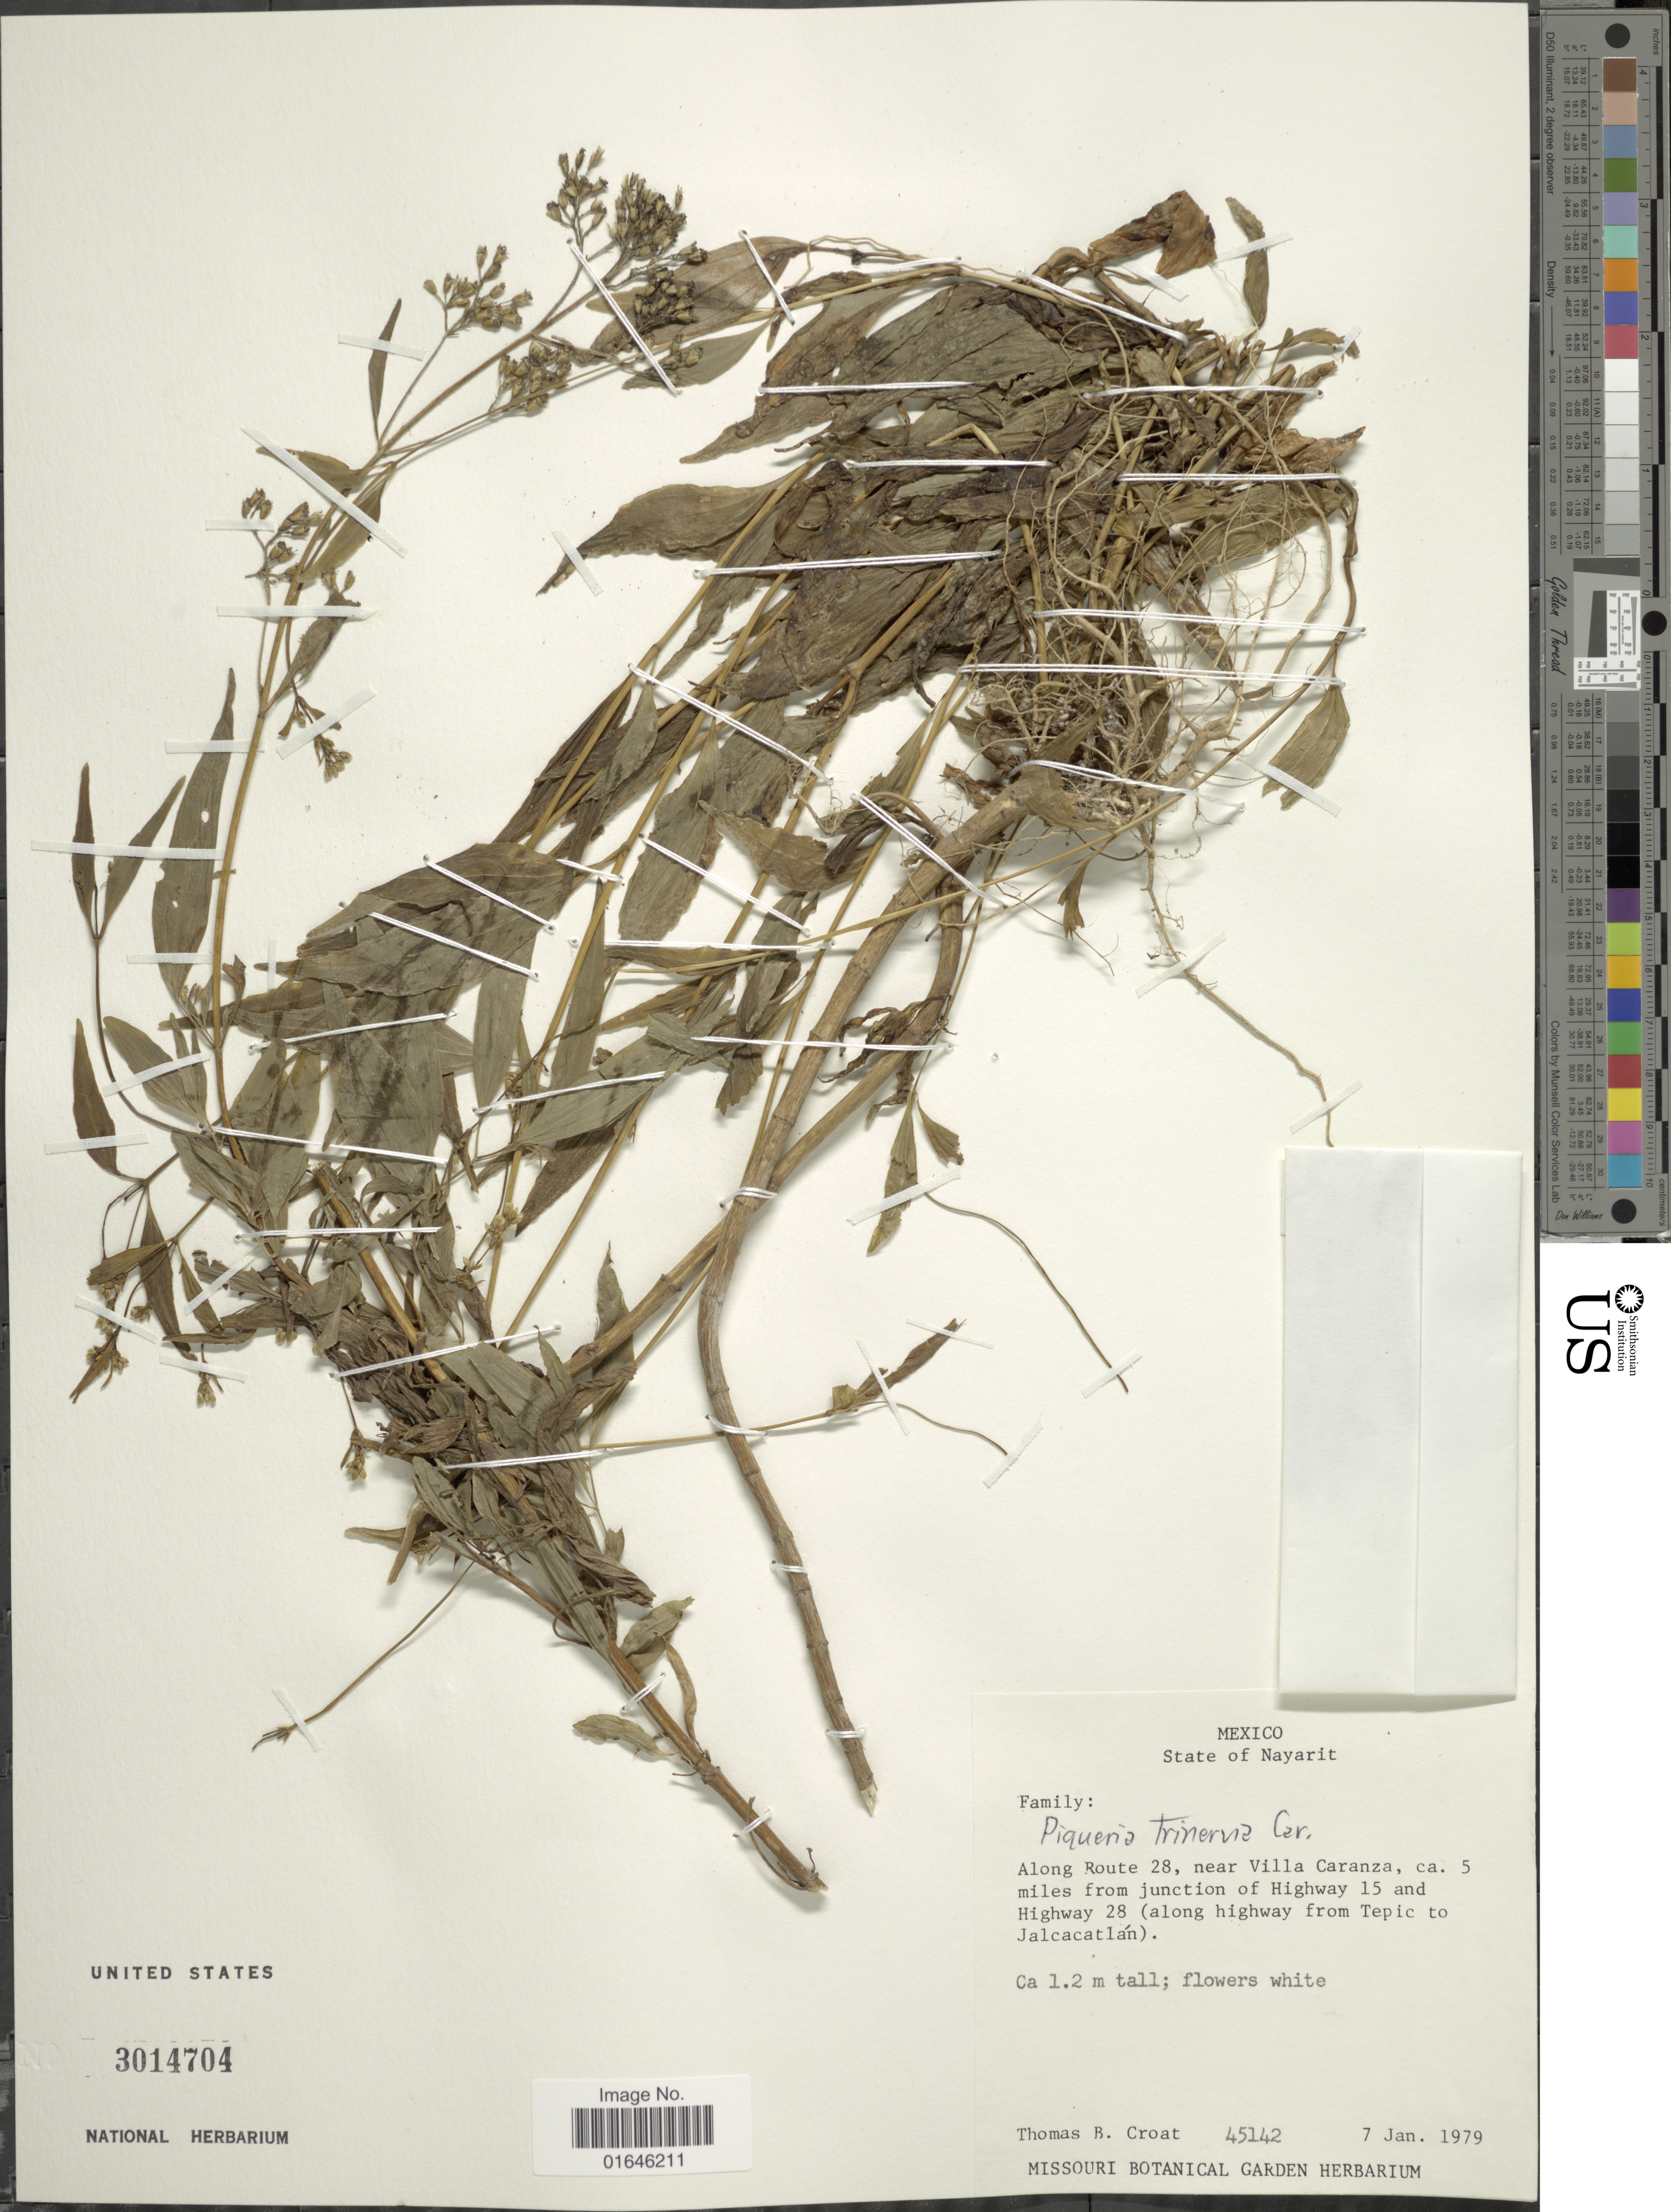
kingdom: Plantae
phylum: Tracheophyta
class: Magnoliopsida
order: Asterales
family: Asteraceae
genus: Piqueria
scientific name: Piqueria trinervia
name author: Cav.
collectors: T. B. Croat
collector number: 45142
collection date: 1979-01-07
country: Mexico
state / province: Nayarit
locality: Along Route 28, near Villa Caranza, ca. 5 miles from junction of Highway 15 and Highway 28 (Along highway from Tepic to Jalcacatlan)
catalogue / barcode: US 3014704